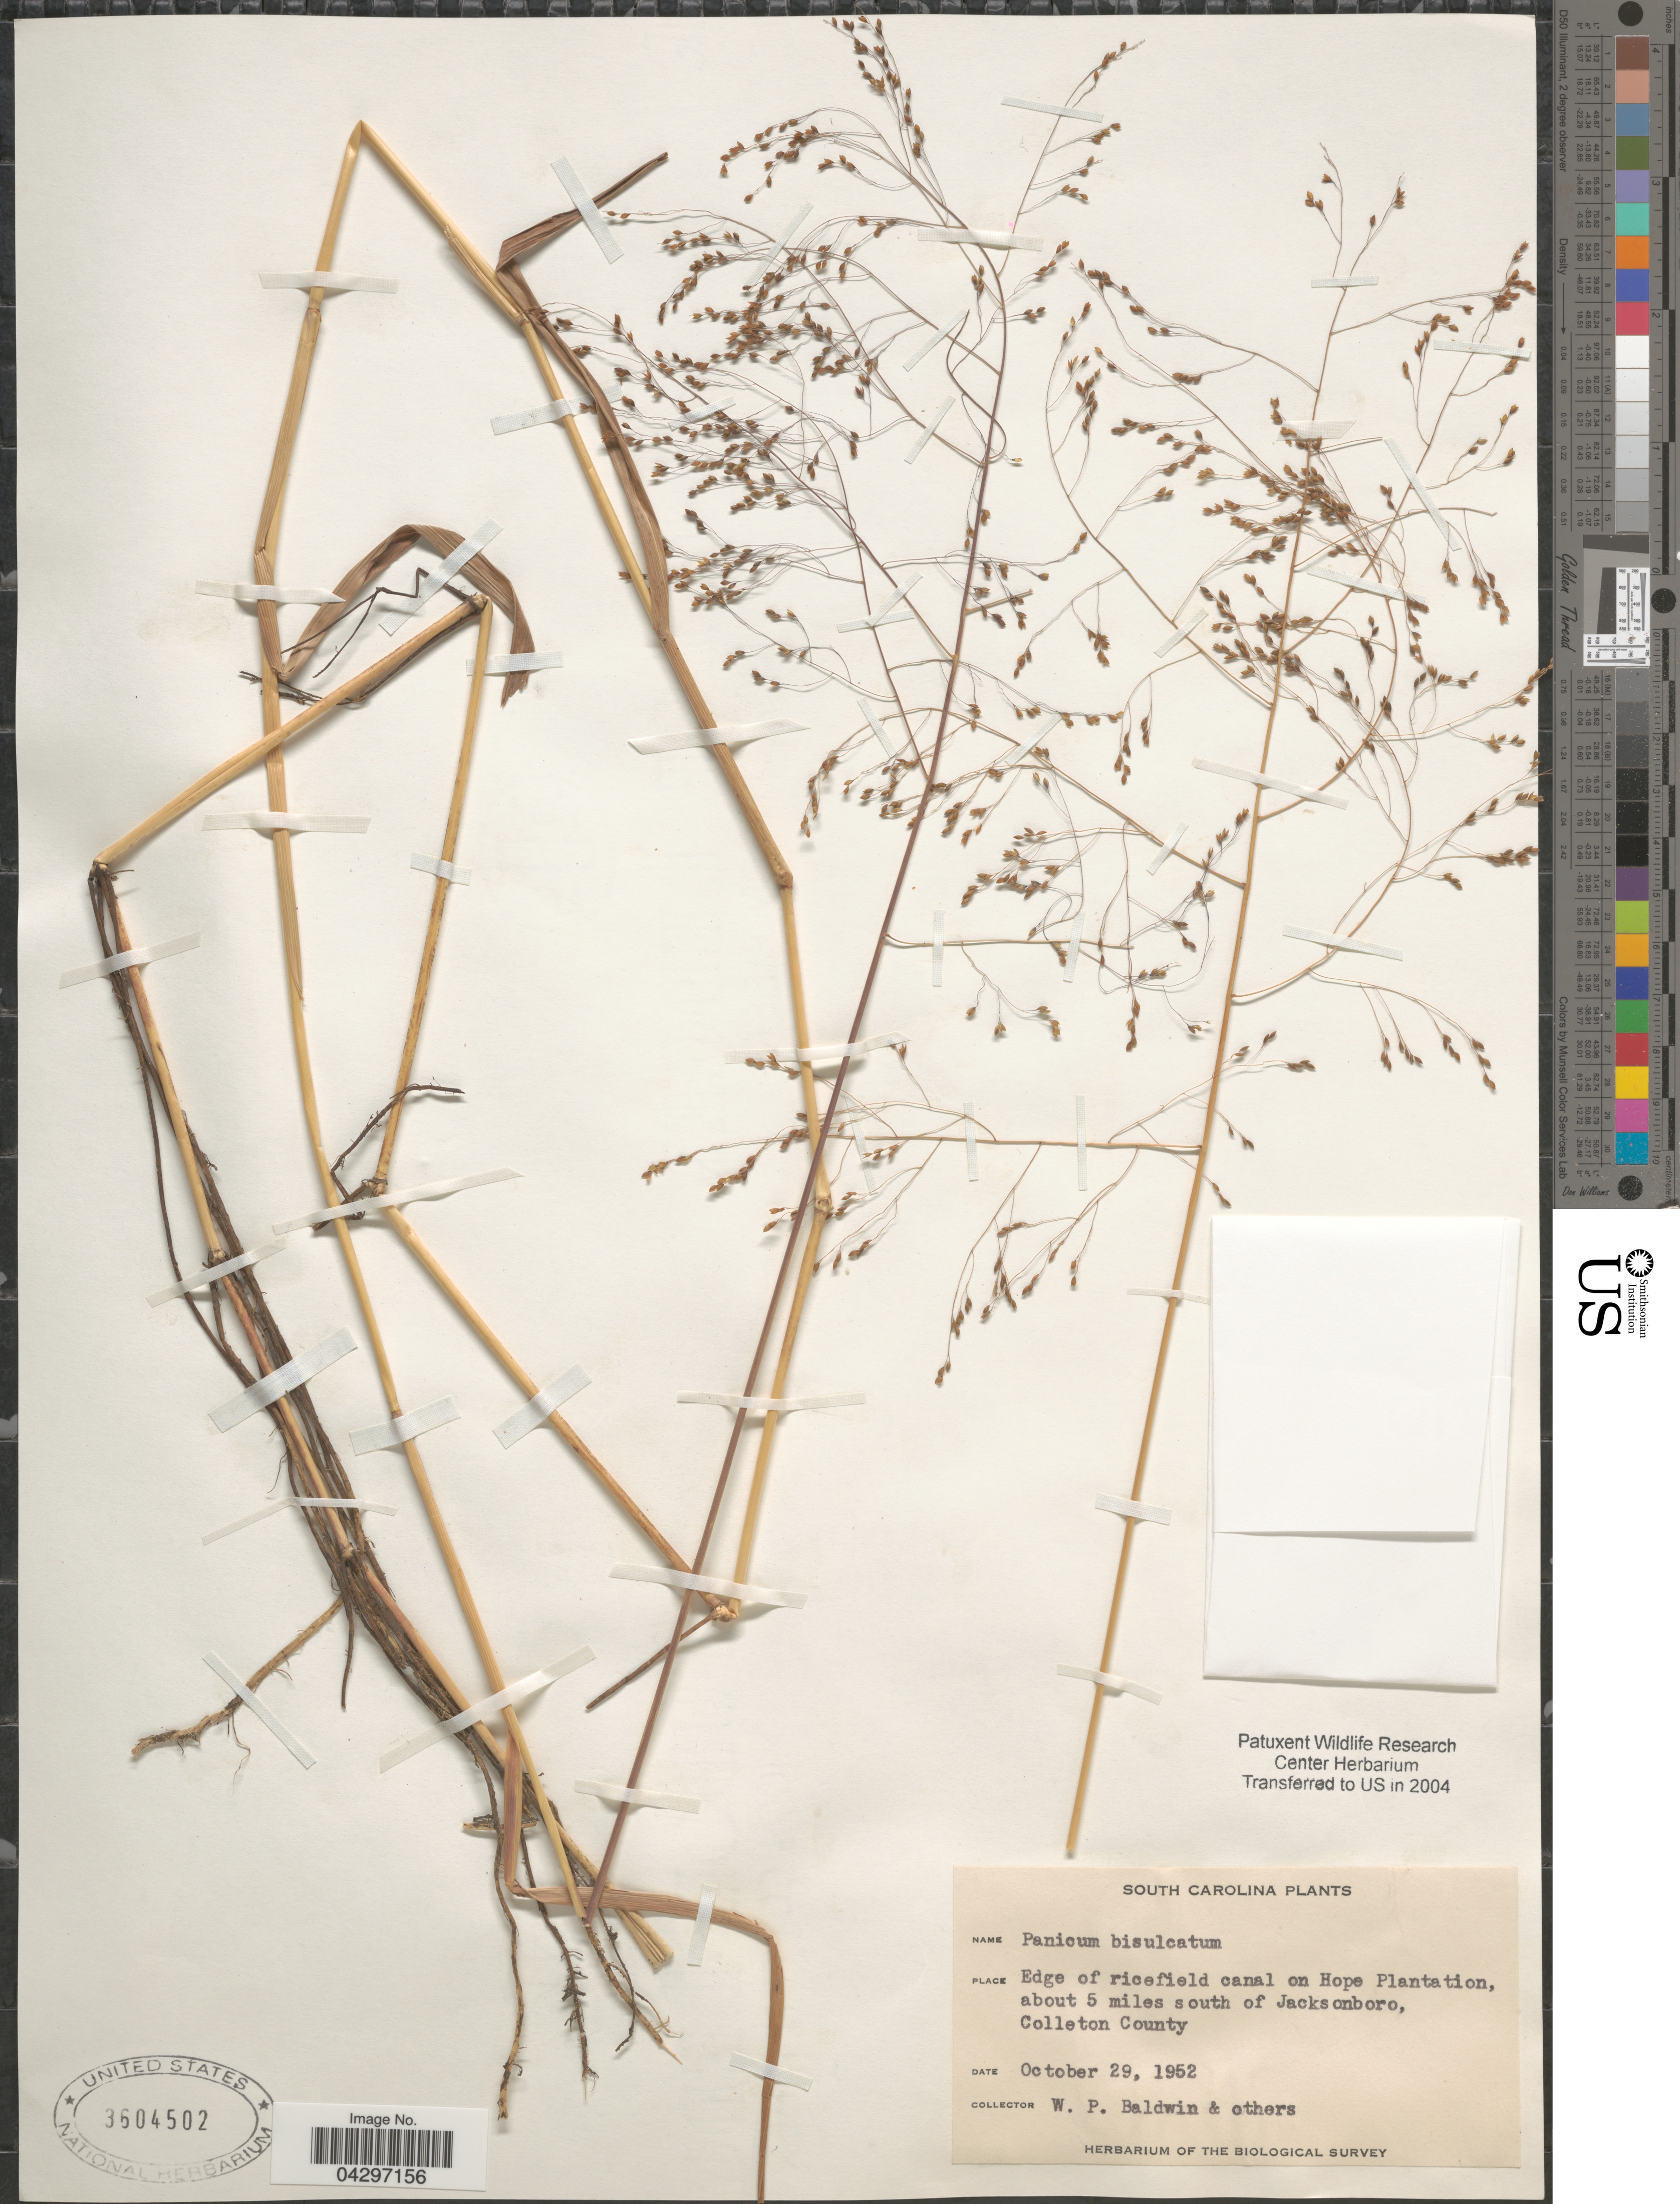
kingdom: Plantae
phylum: Tracheophyta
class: Liliopsida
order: Poales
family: Poaceae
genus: Panicum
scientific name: Panicum bisulcatum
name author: Thunb.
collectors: W. Baldwin & et al.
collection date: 1952-10-29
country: United States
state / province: South Carolina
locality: Edge of ricefields canal of Hope Plantation, about 5 miles south of Jacksonboro, Collection County. The Biological Survey.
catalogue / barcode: US 3604502